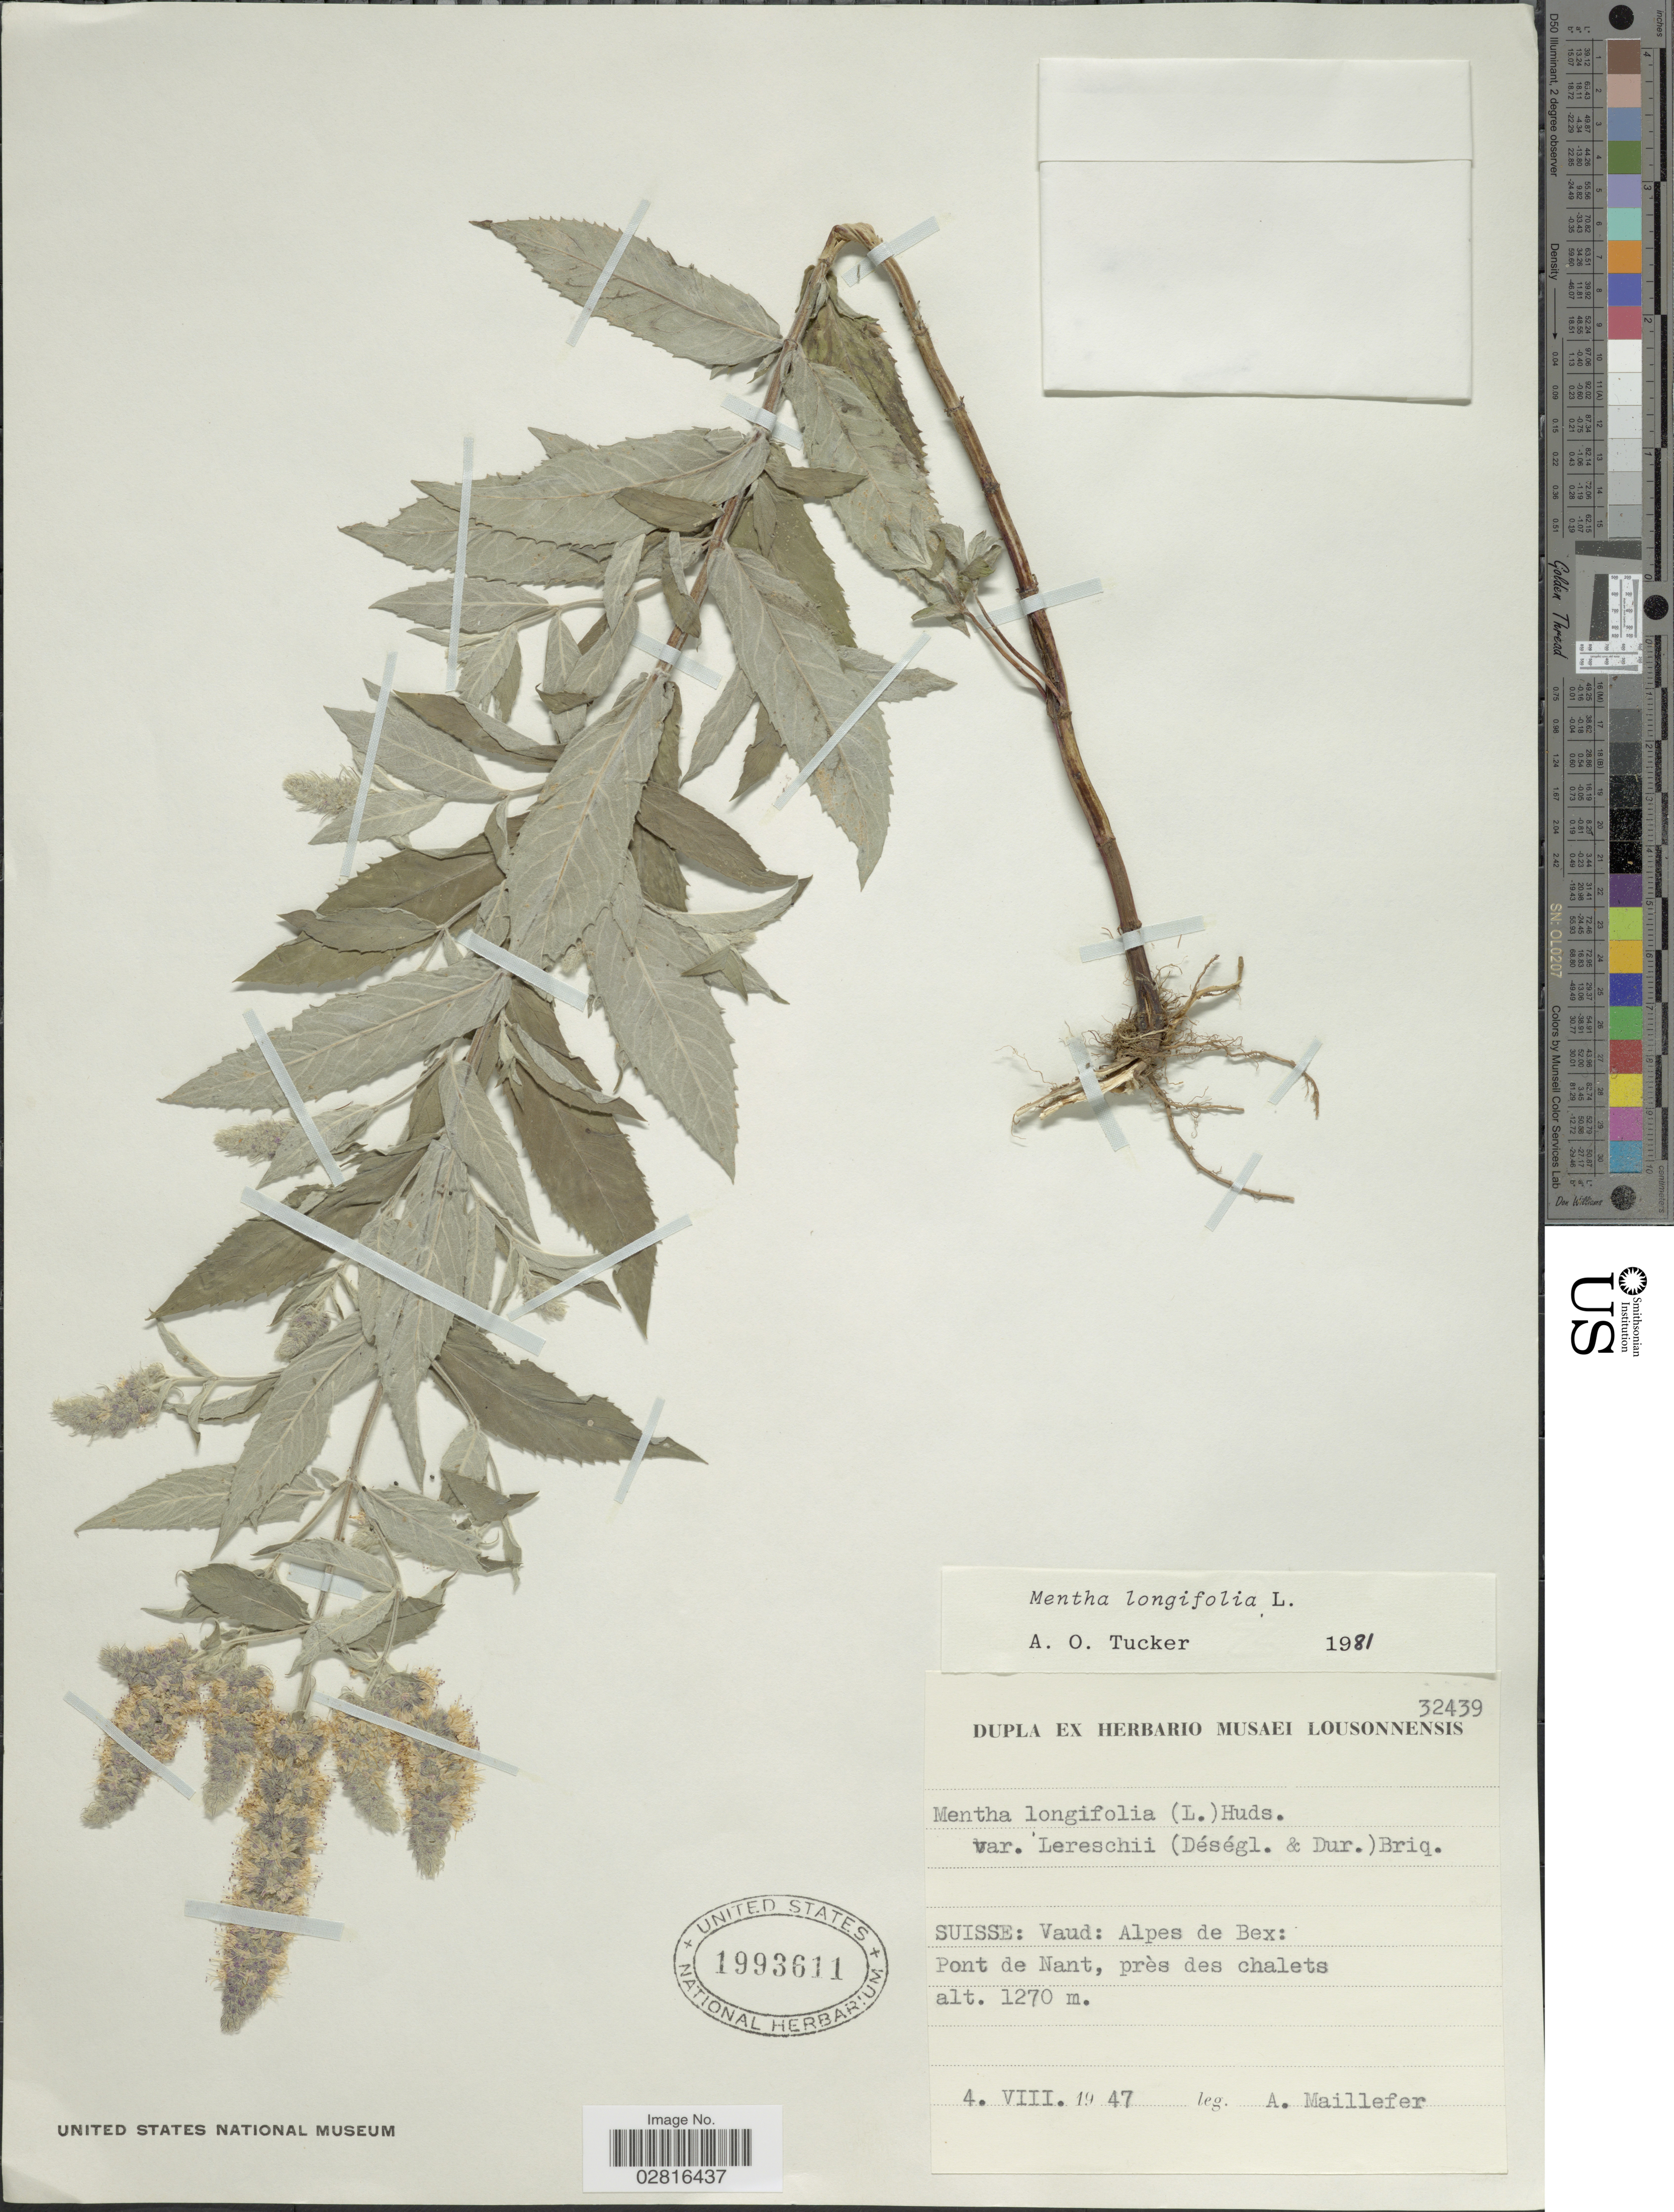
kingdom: Plantae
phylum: Tracheophyta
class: Magnoliopsida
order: Lamiales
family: Lamiaceae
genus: Mentha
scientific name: Mentha longifolia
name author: (L.) L.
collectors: A. Maillefer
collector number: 32439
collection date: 1947-08-04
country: Switzerland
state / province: Vaud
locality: Suisse: Vaud: Alpes de Bex: Pont de Nant, près des chalets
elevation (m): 1270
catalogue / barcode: US 1993611